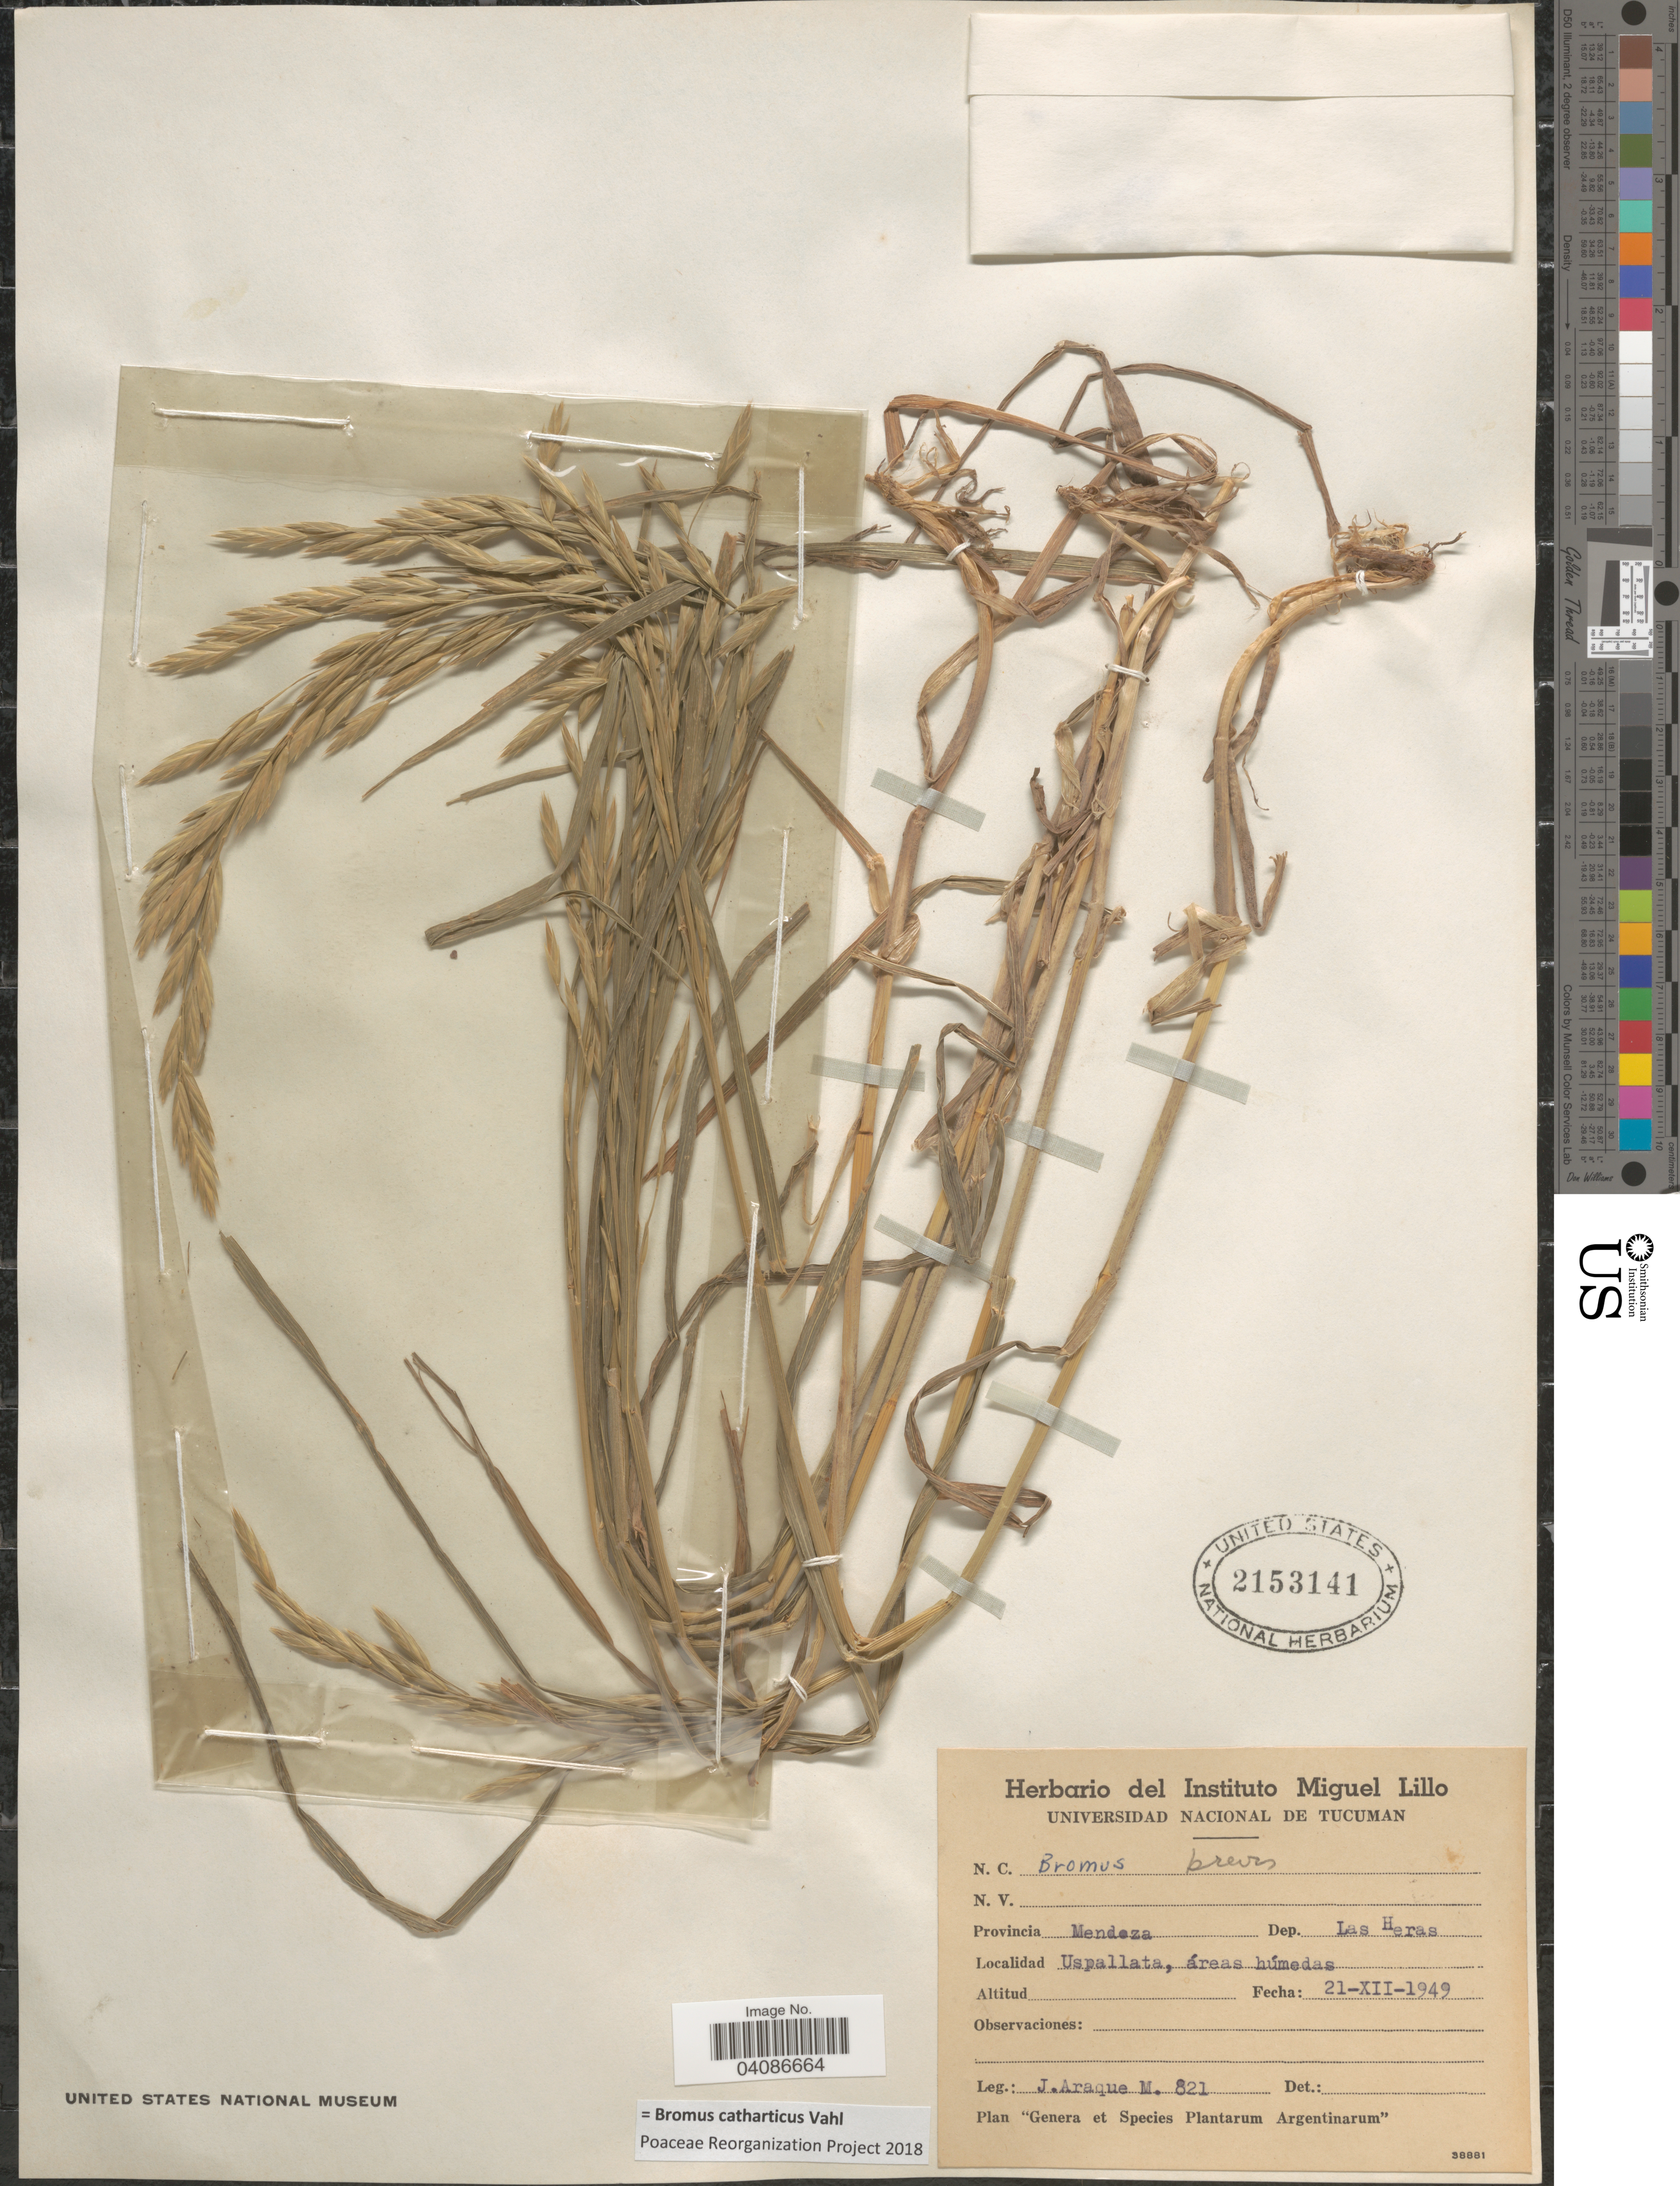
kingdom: Plantae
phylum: Tracheophyta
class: Liliopsida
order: Poales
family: Poaceae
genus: Bromus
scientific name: Bromus catharticus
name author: Vahl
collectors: J. Araque Molina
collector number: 821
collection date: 1949-12-21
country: Argentina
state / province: Mendoza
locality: Dep. Las Heras. Uspallata, áreas húmedas.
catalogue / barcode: US 2153141